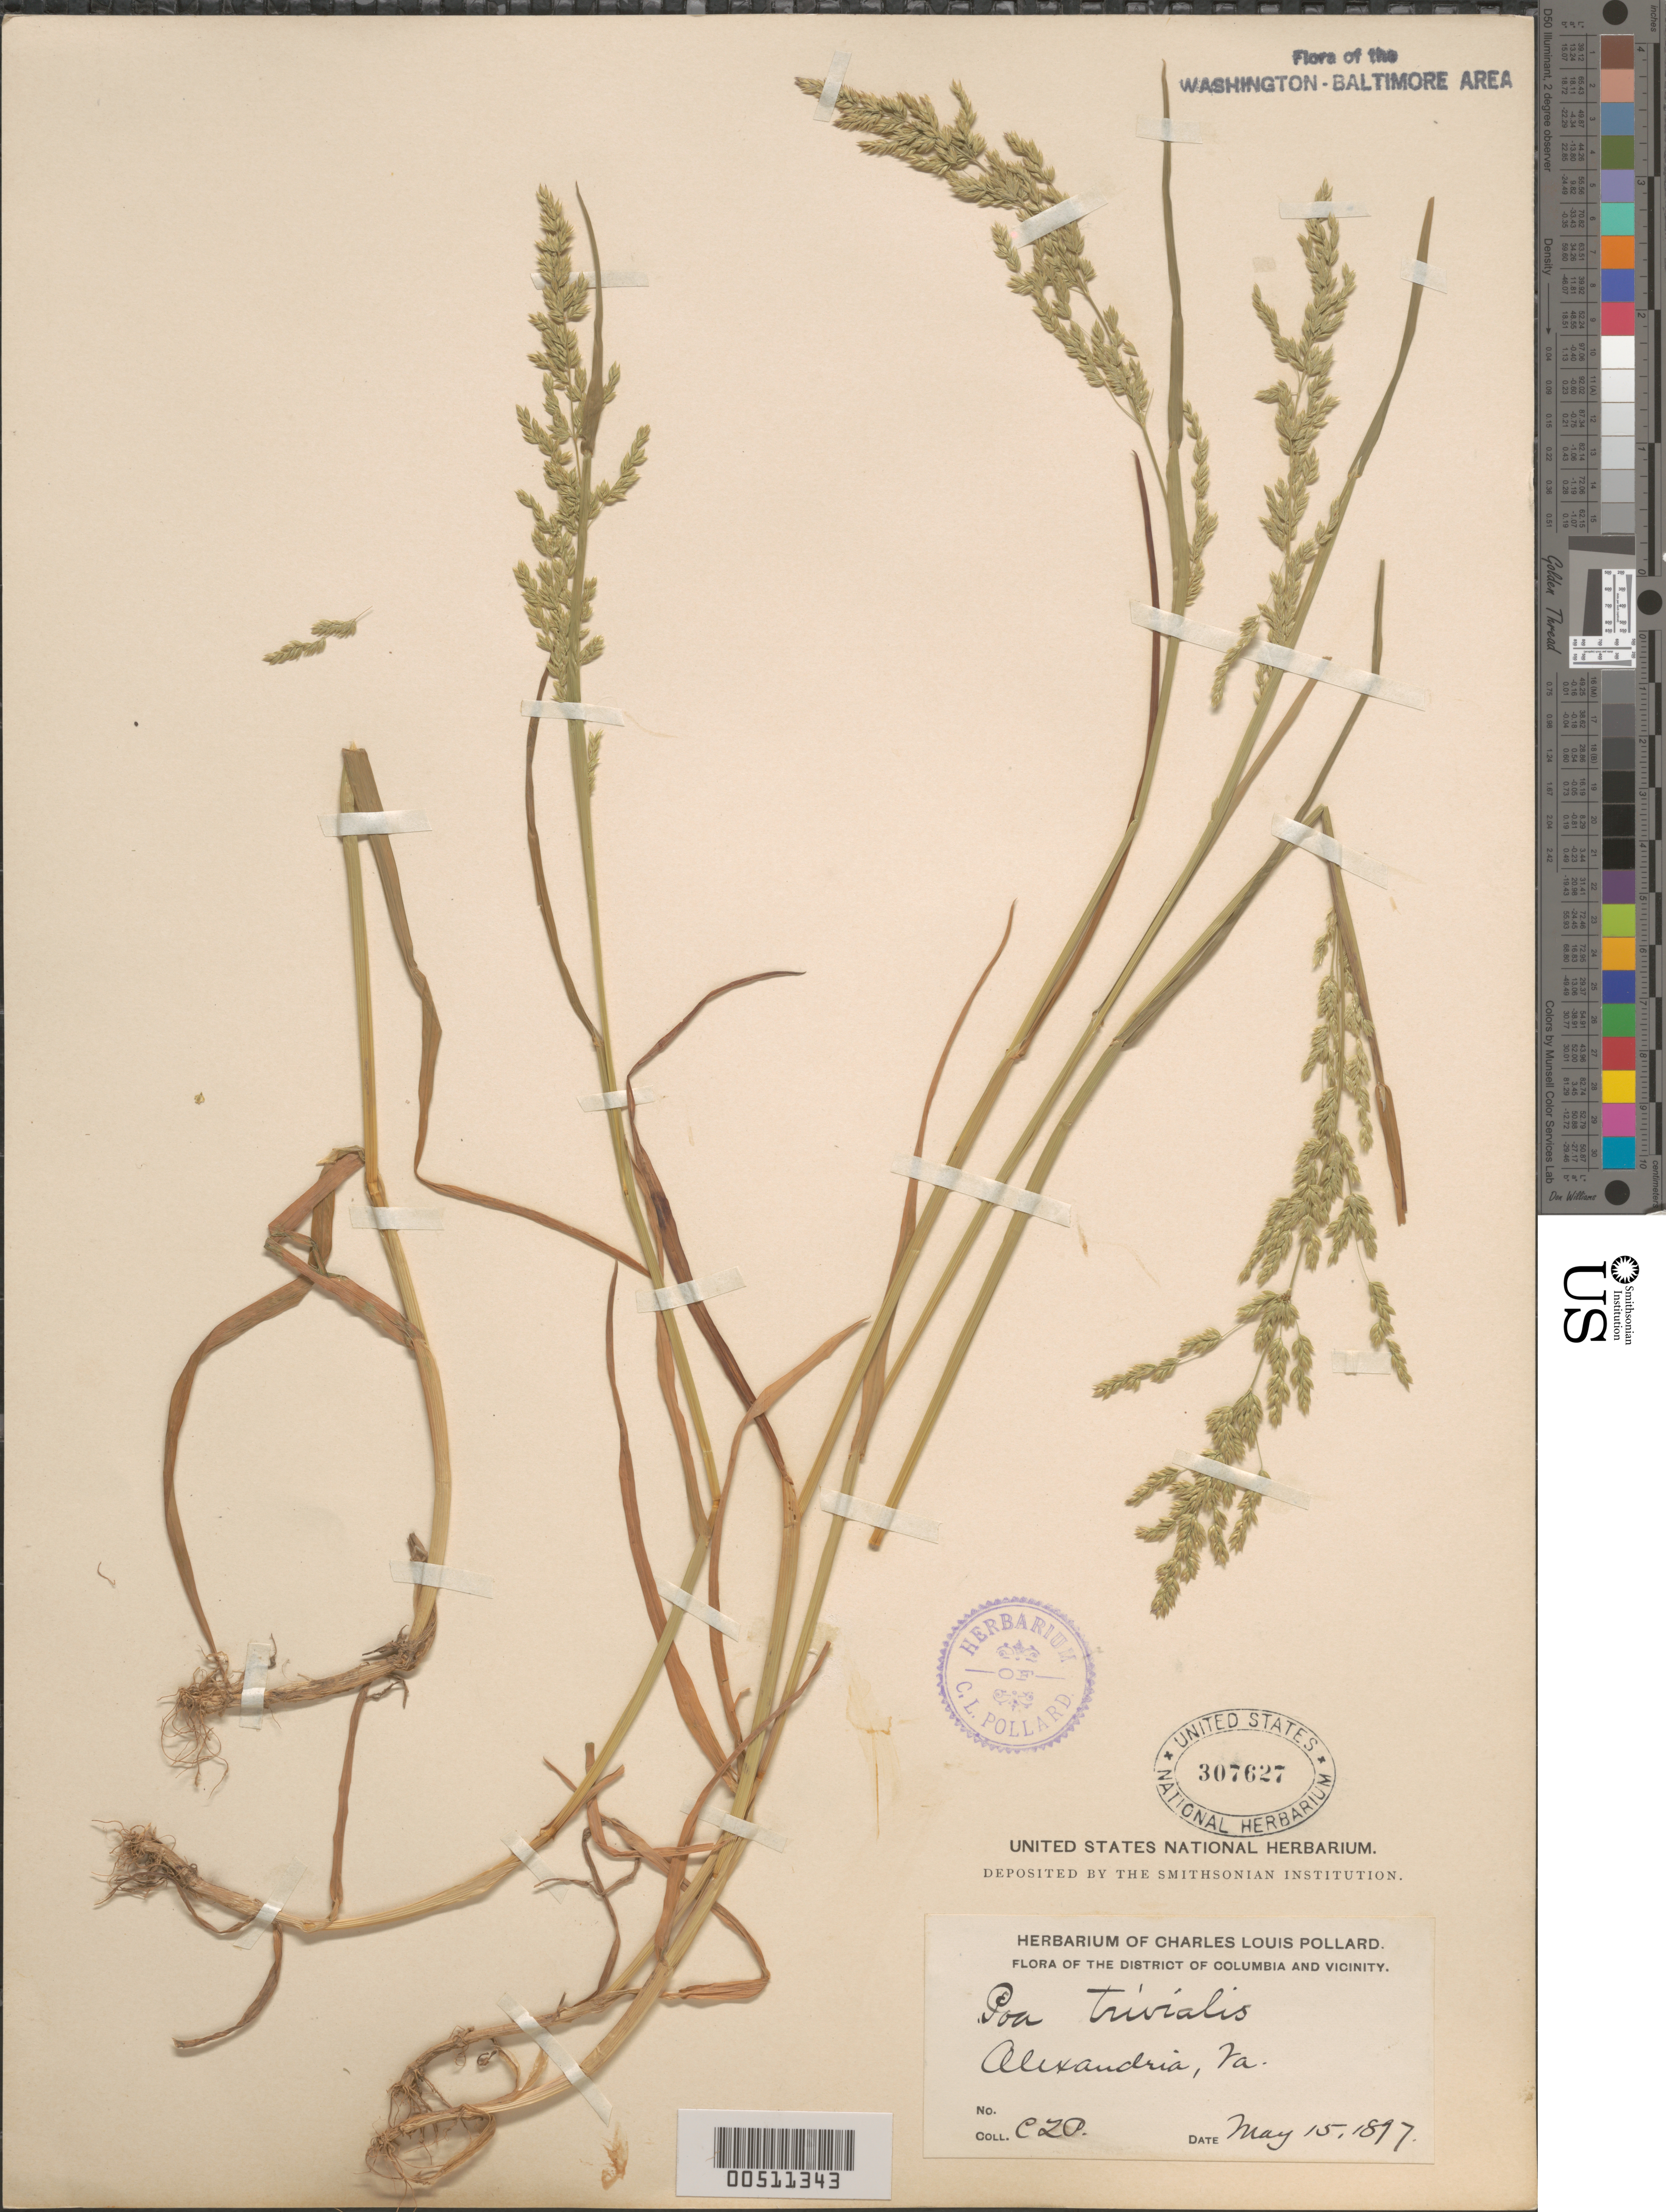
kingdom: Plantae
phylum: Tracheophyta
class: Liliopsida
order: Poales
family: Poaceae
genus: Poa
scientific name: Poa trivialis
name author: L.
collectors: C. L. Pollard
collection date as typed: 15 May 1897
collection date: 1897-05-15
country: United States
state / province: Virginia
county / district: City of Alexandria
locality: Alexandria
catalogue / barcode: US 307627